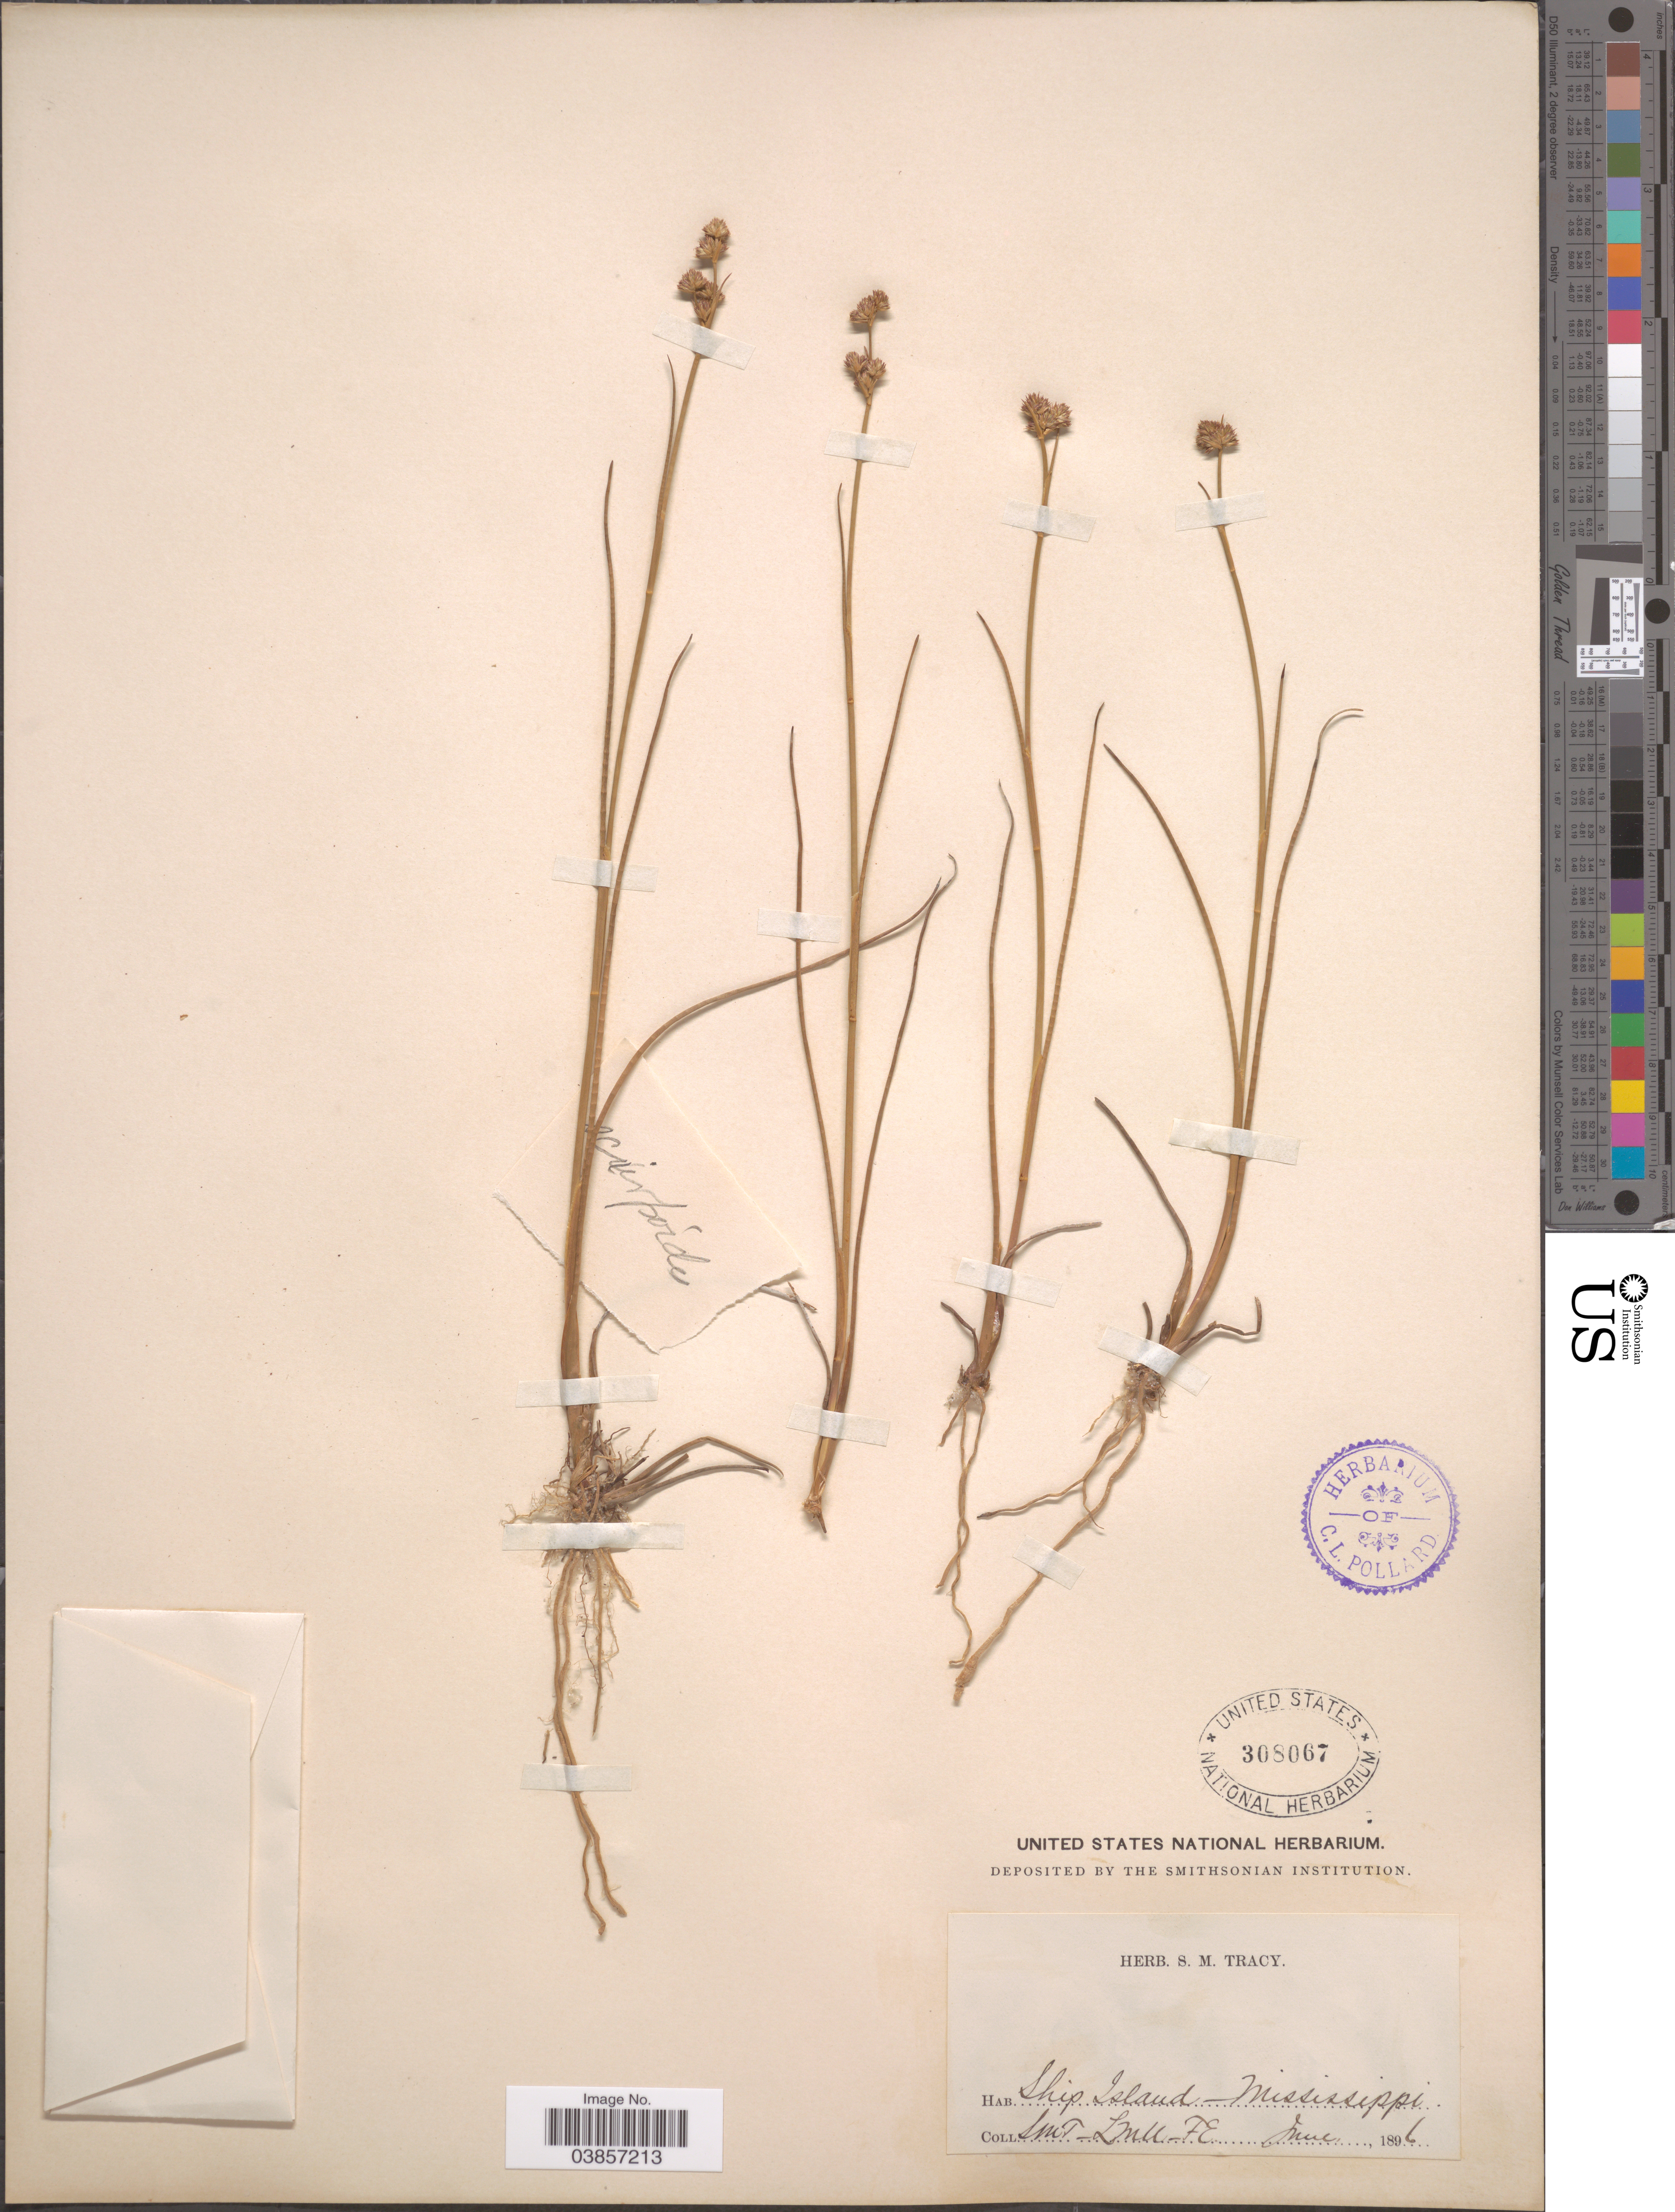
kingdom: Plantae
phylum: Tracheophyta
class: Liliopsida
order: Poales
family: Juncaceae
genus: Juncus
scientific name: Juncus scirpoides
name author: Lam.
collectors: S. M. Tracy, L. M. U. & F. E.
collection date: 1896-06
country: United States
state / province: Mississippi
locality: Ship Island.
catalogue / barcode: US 308067